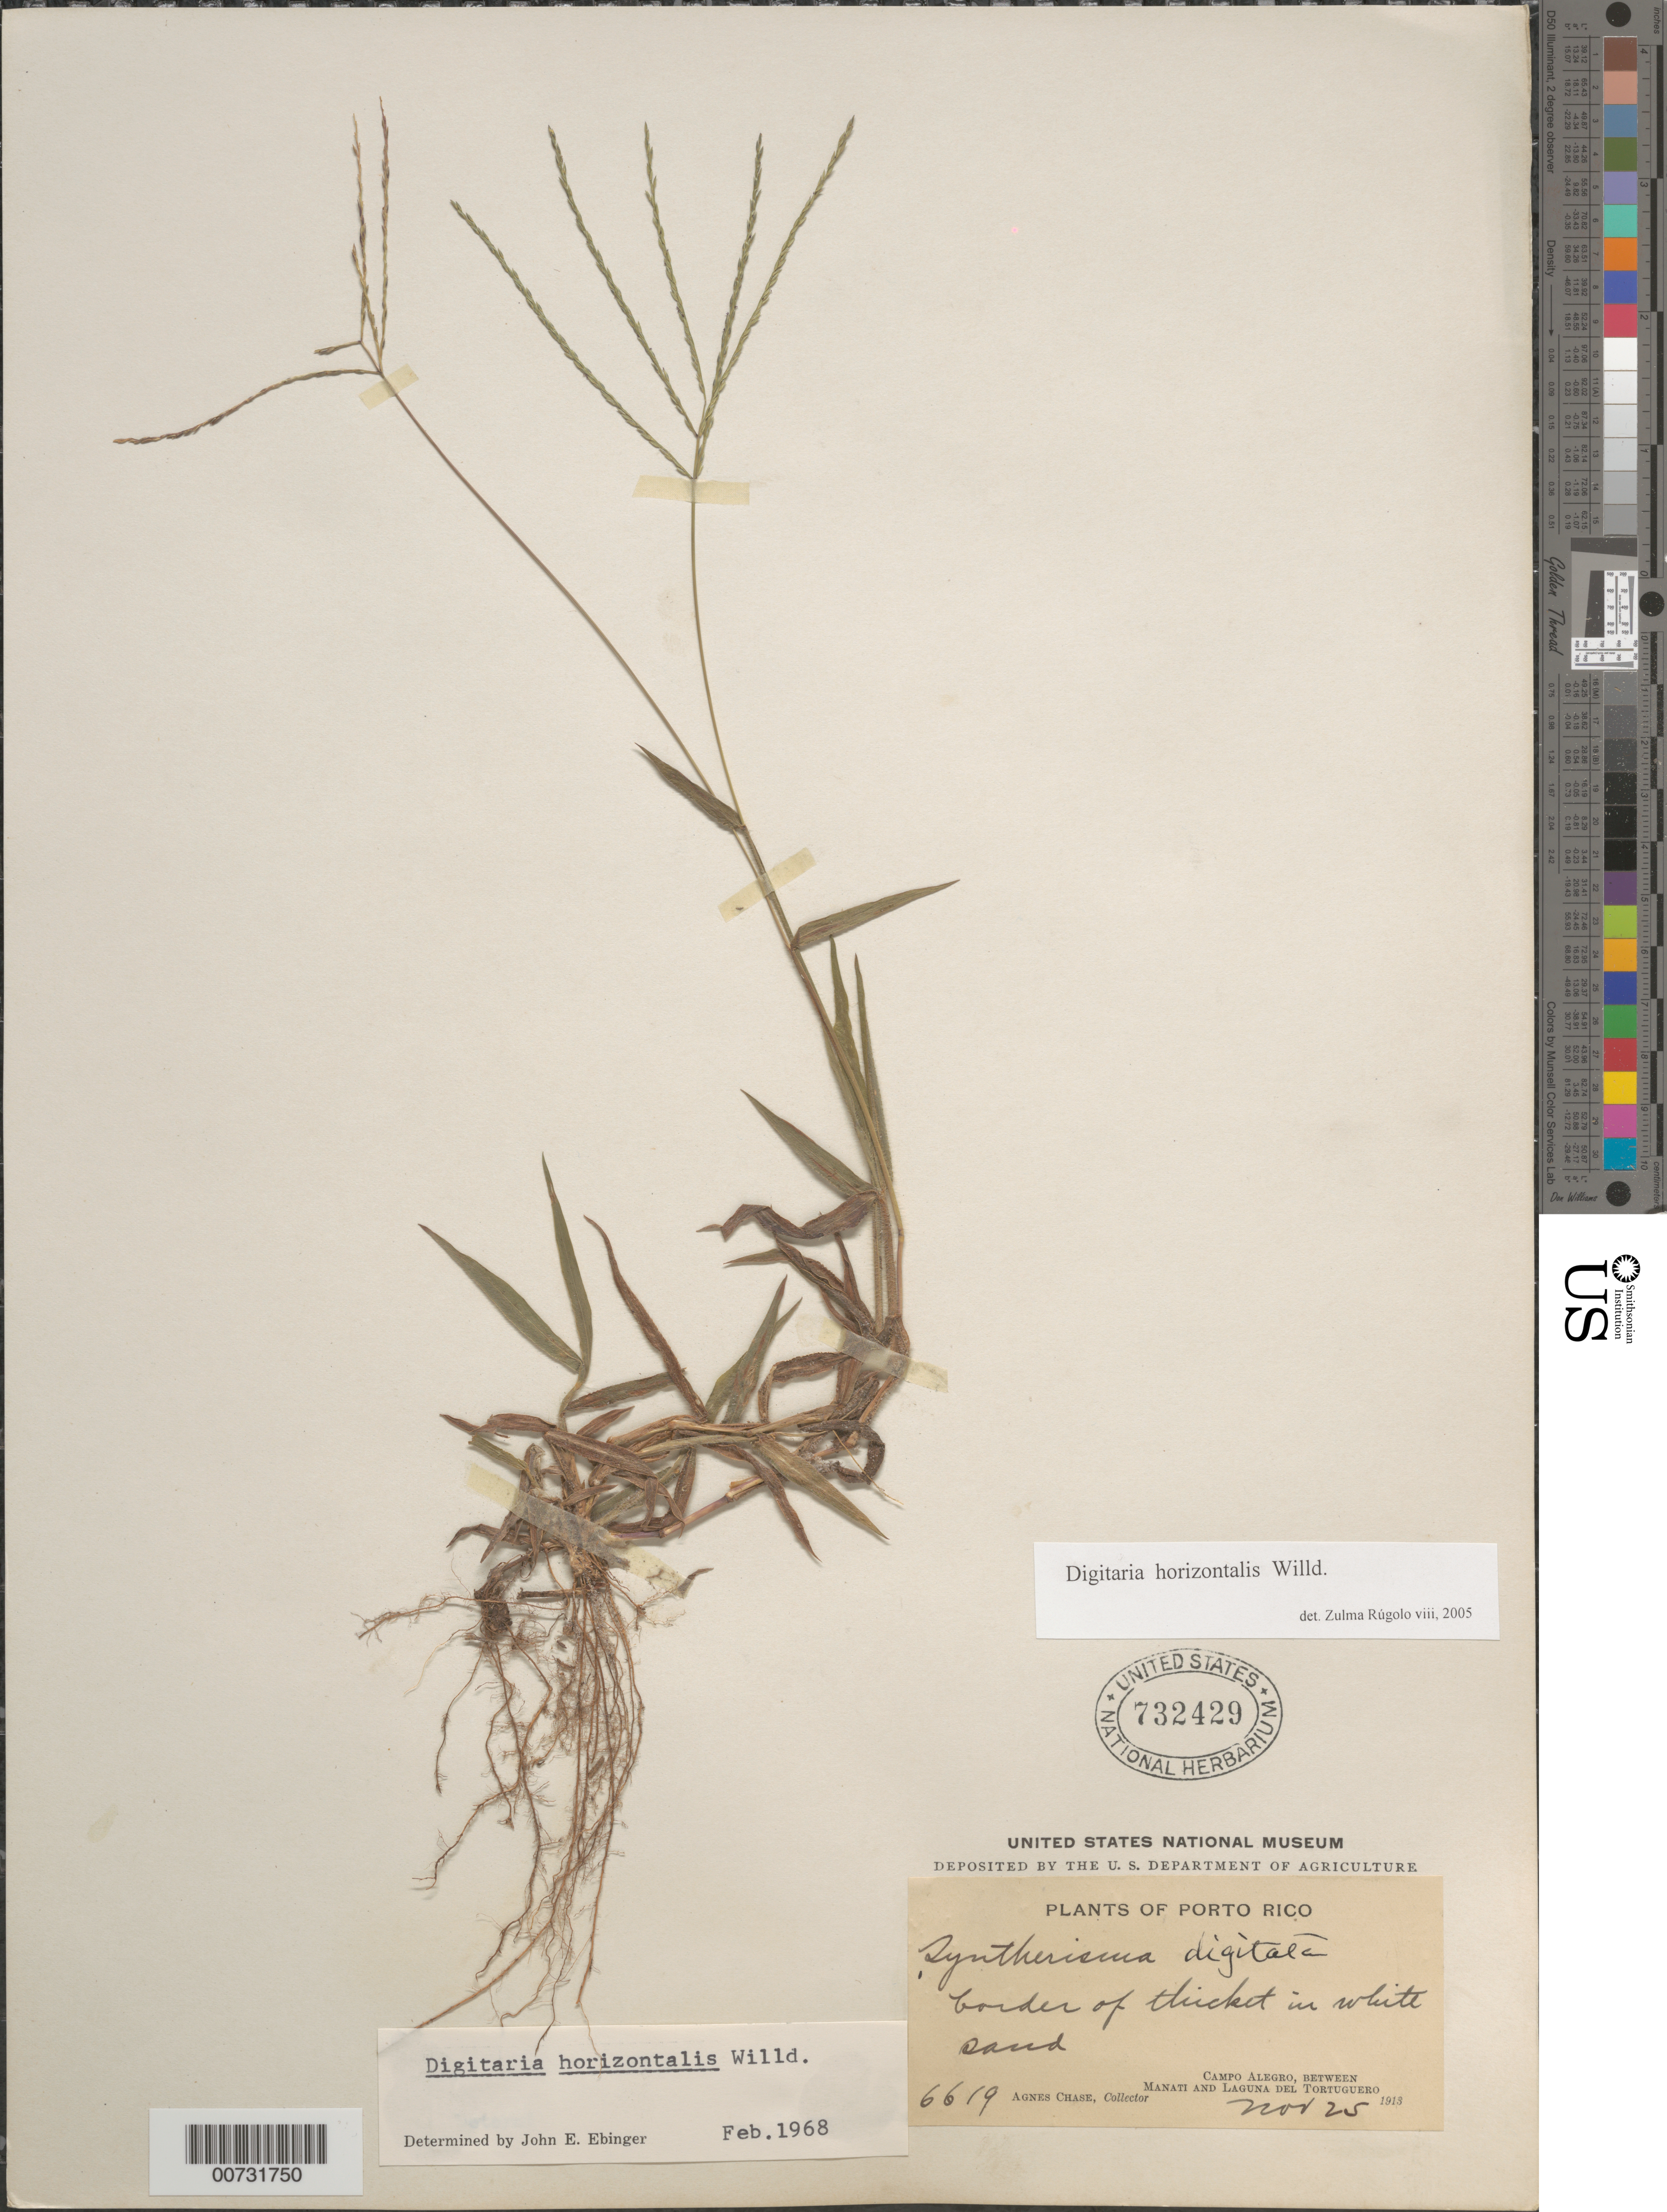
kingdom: Plantae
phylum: Tracheophyta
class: Liliopsida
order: Poales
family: Poaceae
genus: Digitaria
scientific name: Digitaria horizontalis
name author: Willd.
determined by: Ebinger, John E.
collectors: A. Chase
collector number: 6619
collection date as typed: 25 Nov 1913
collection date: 1913-11-25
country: Puerto Rico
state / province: Manatí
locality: Campo Alegre, btw Manati and Laguna del Tortuguero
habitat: Border of thicket in white sand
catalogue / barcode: US 732429